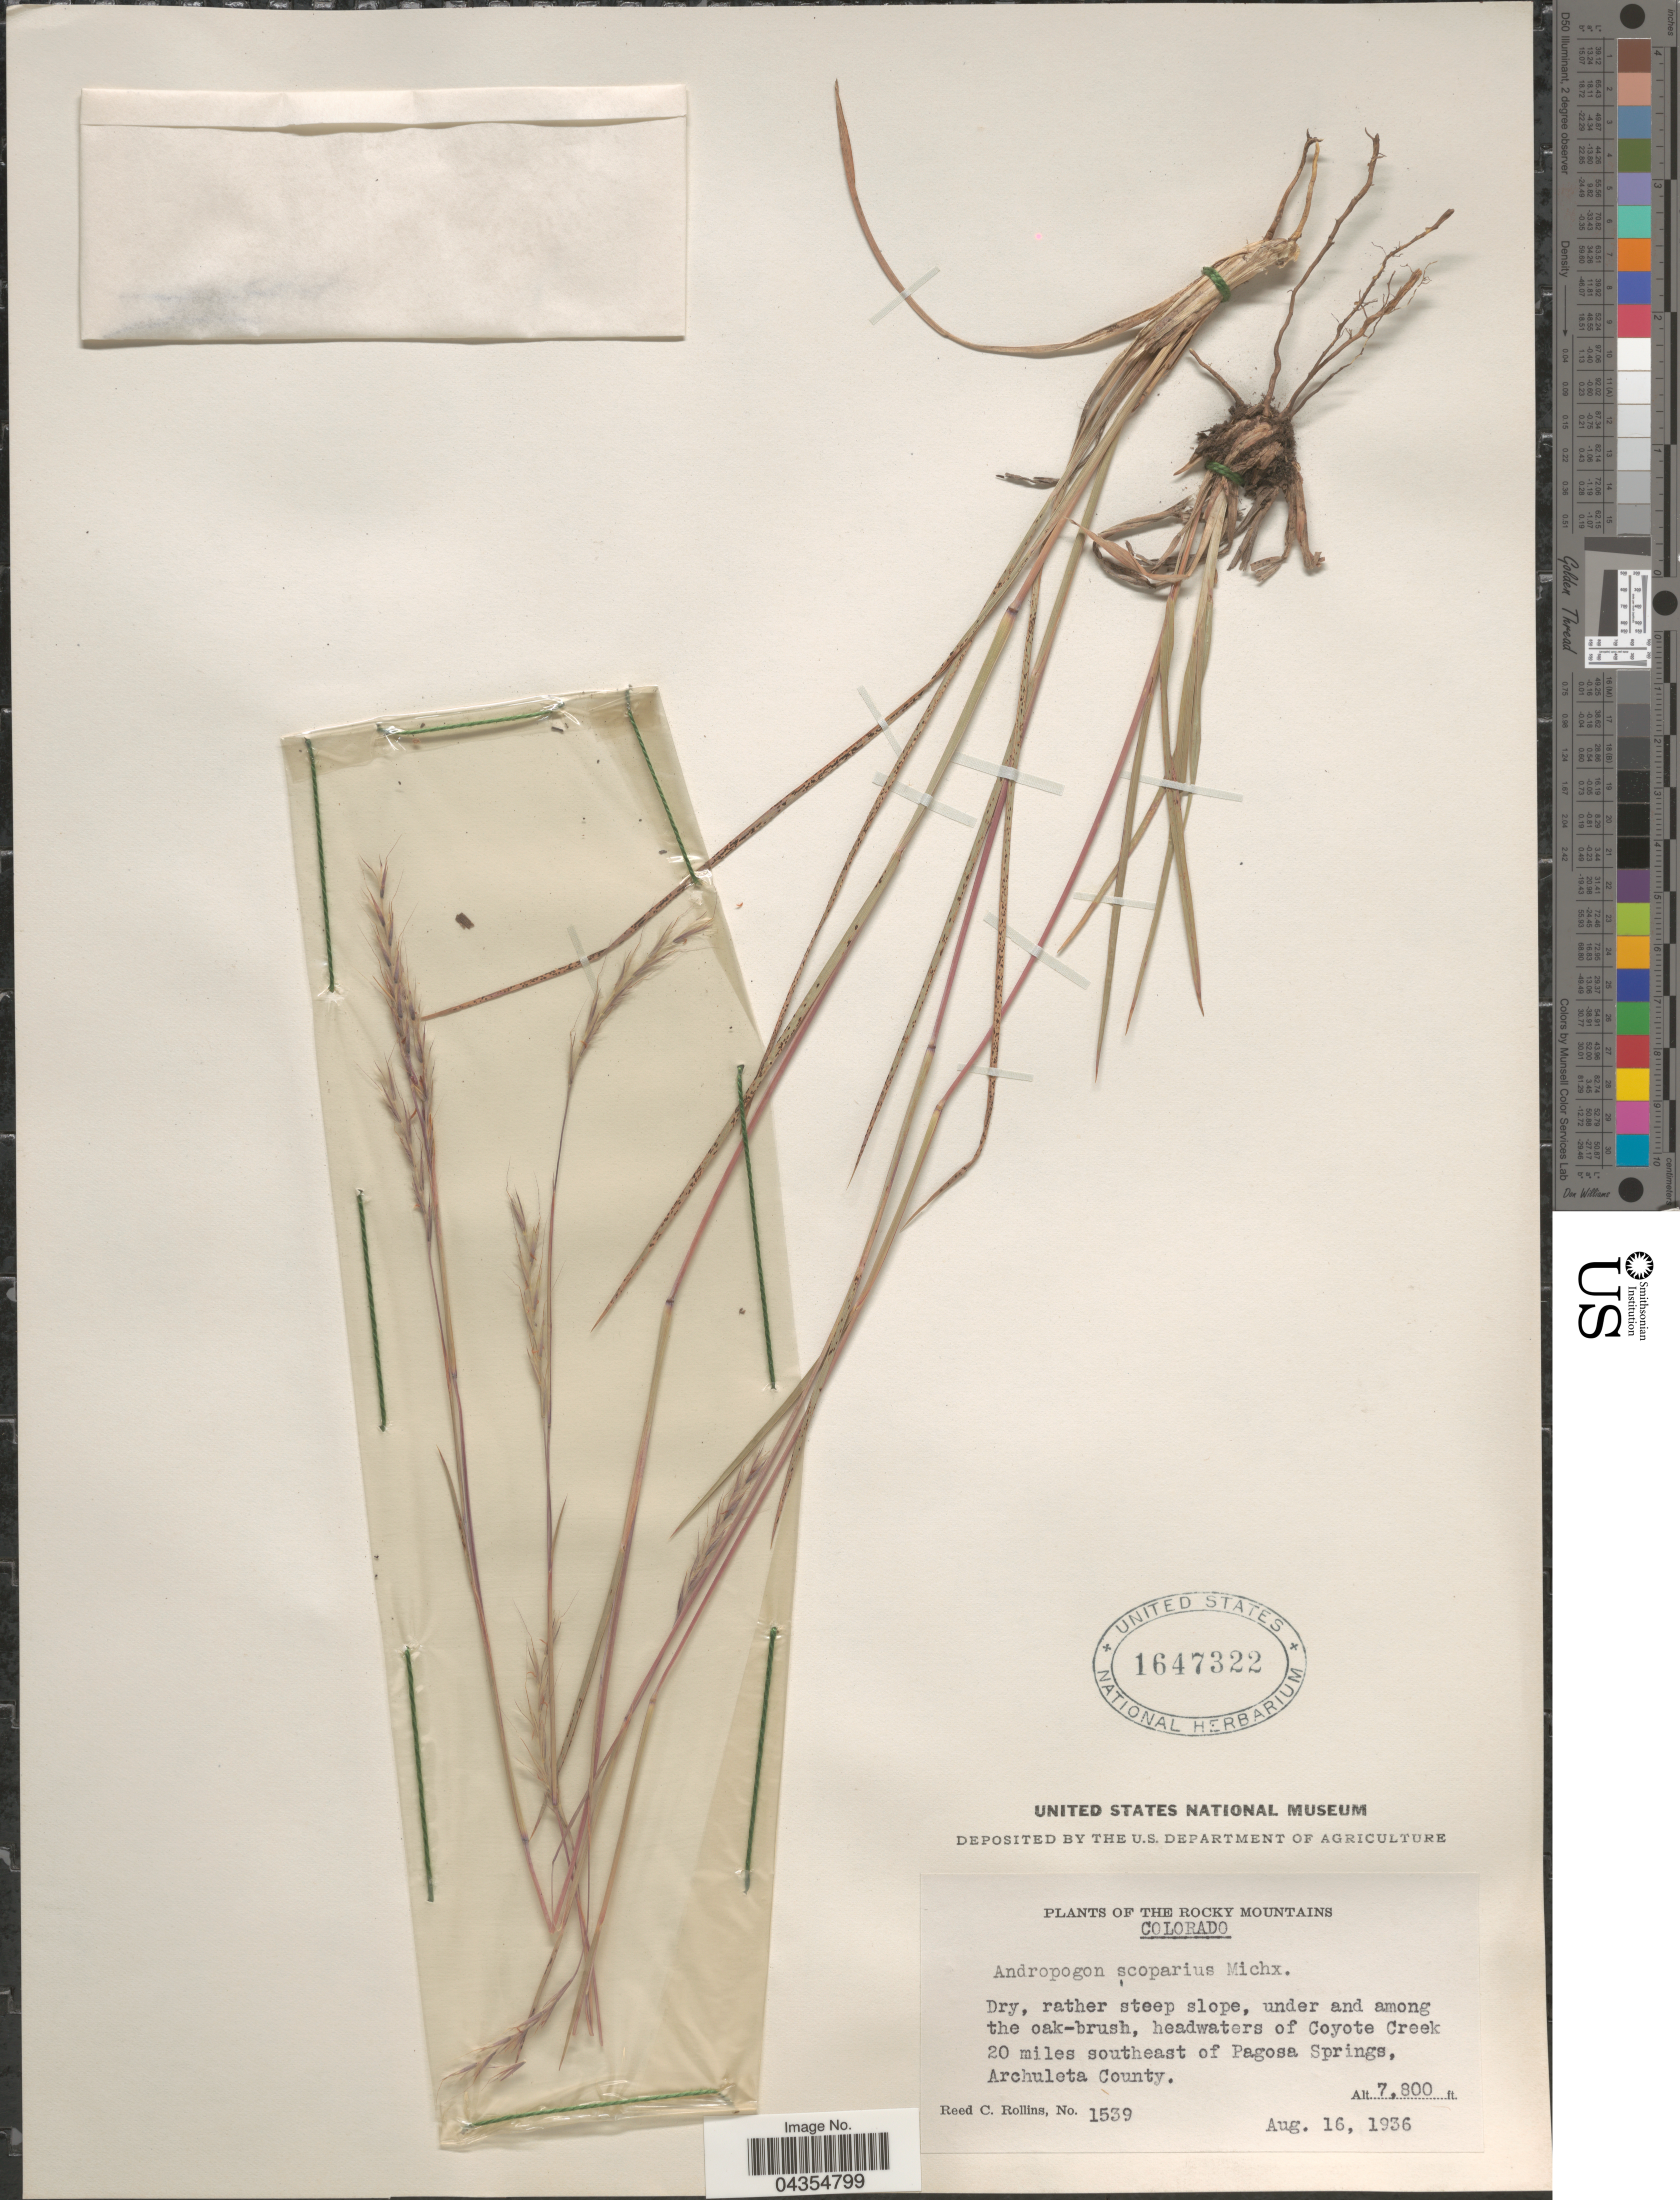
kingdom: Plantae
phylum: Tracheophyta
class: Liliopsida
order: Poales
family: Poaceae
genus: Schizachyrium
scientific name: Schizachyrium sanguineum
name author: (Retz.) Alston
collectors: R. C. Rollins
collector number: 1539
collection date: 1936-08-16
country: United States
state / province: Colorado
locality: Headwaters of Coyote Creek 20 miles southeast of Pagosa Springs, Archuleta County.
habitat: dry, rather steep slope, under and among the oak-brush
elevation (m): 2377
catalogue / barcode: US 1647322